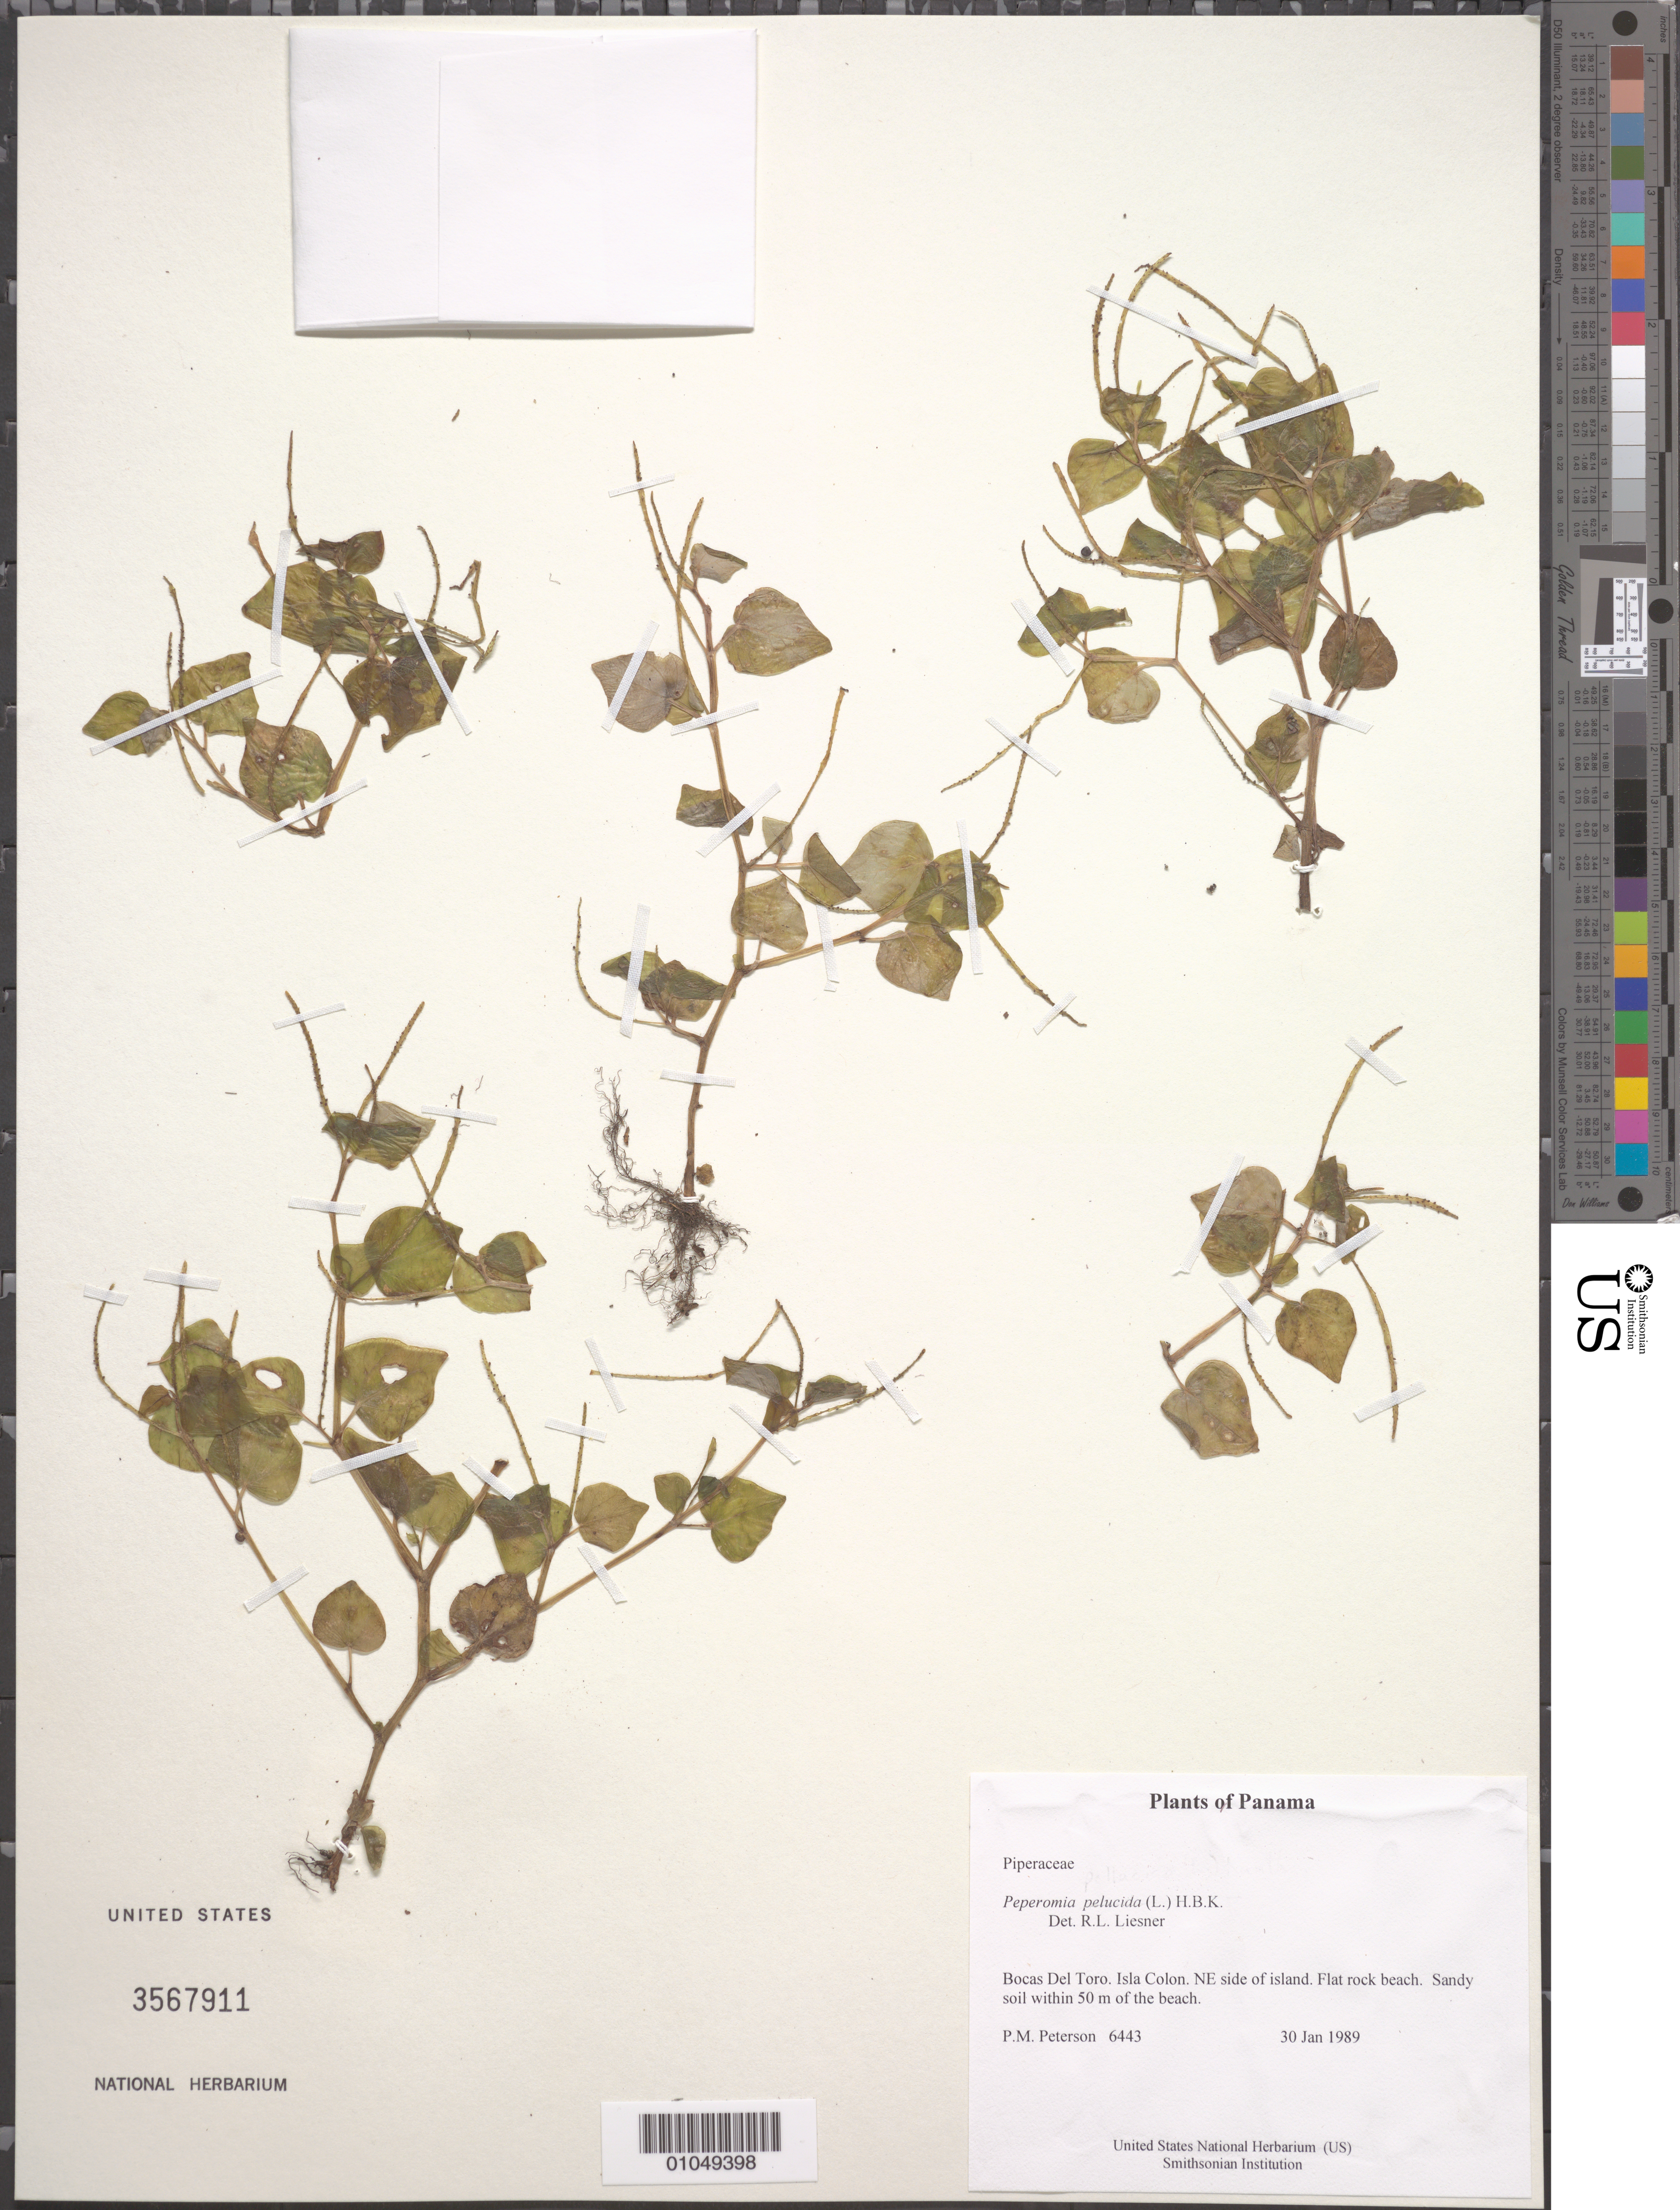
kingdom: Plantae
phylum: Tracheophyta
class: Magnoliopsida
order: Piperales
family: Piperaceae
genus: Peperomia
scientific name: Peperomia pellucida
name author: (L.) Kunth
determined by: Liesner, R. L.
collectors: P. M. Peterson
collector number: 06443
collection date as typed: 30 Jan 1989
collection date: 1989-01-30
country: Panama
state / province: Bocas del Toro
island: Colón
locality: NE side of island.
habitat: Flat rock beach. Sandy soil within 50 m of the beach.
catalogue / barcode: US 3567911